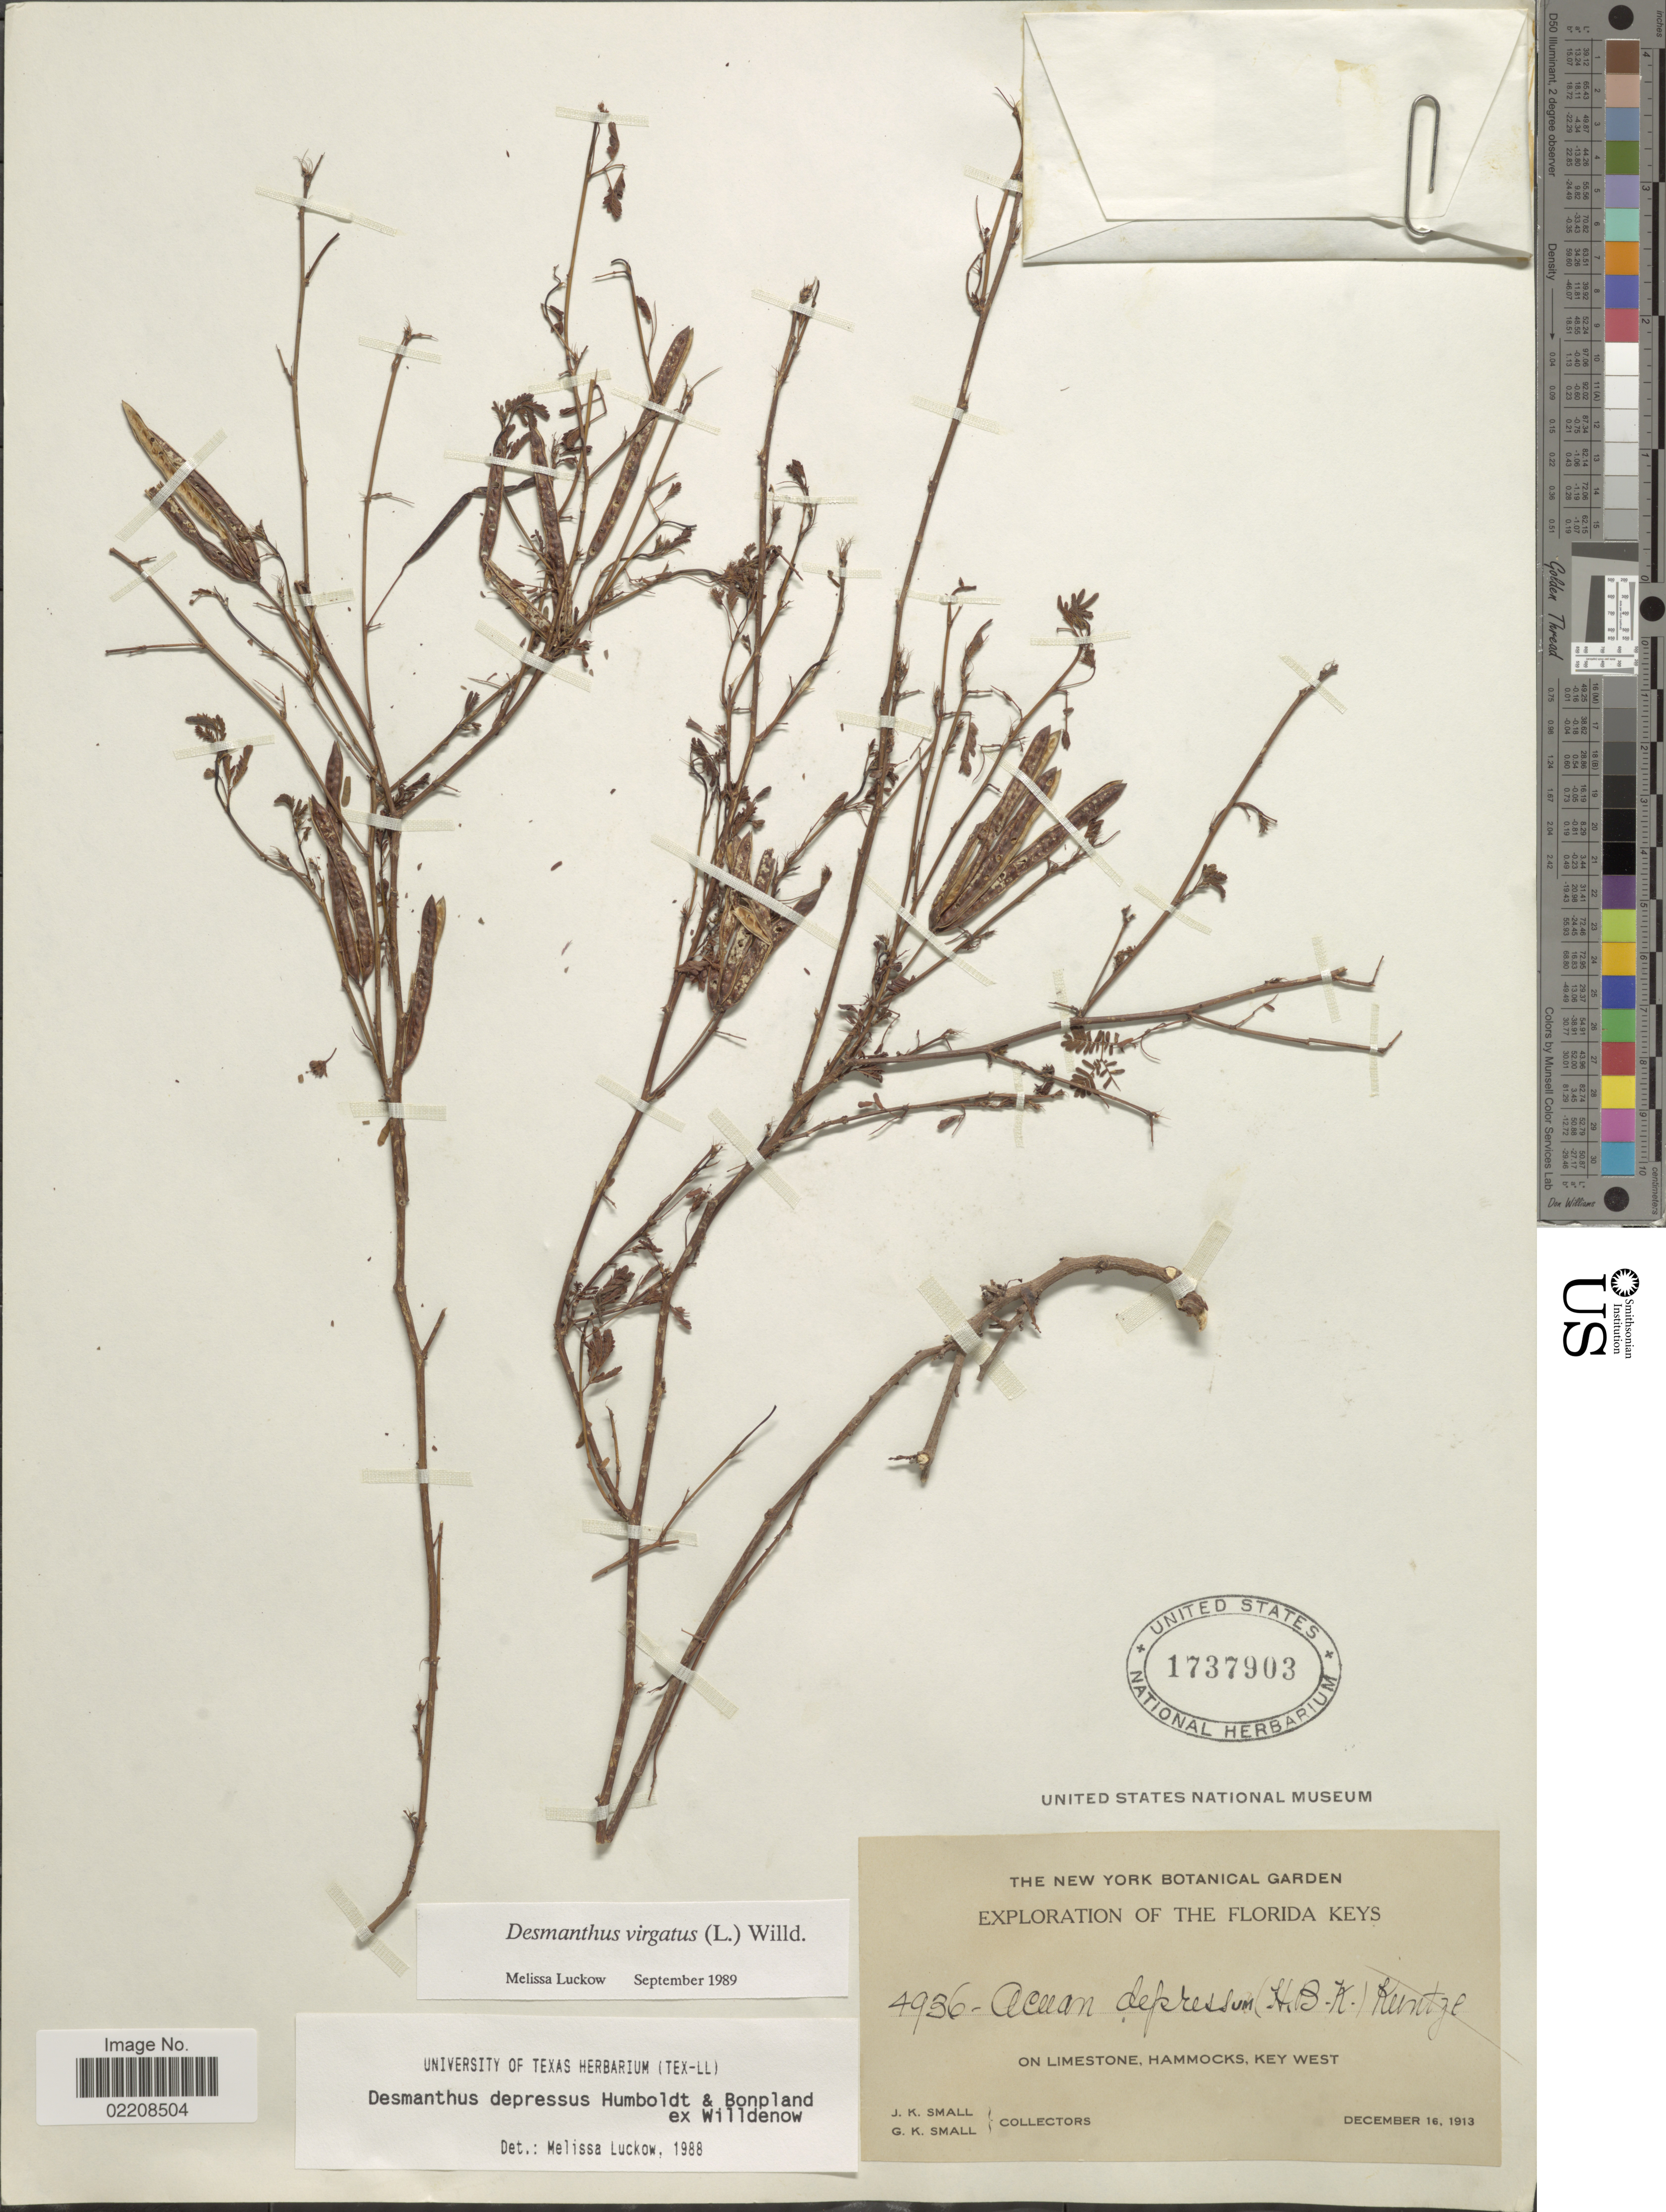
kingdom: Plantae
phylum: Tracheophyta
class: Magnoliopsida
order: Fabales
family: Fabaceae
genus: Desmanthus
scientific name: Desmanthus virgatus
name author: (L.) Willd.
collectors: J. K. Small & G. K. Small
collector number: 4936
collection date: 1913-12-16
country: United States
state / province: Florida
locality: Florida Keys. On limestone, Hammocks, Key West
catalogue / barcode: US 1737903